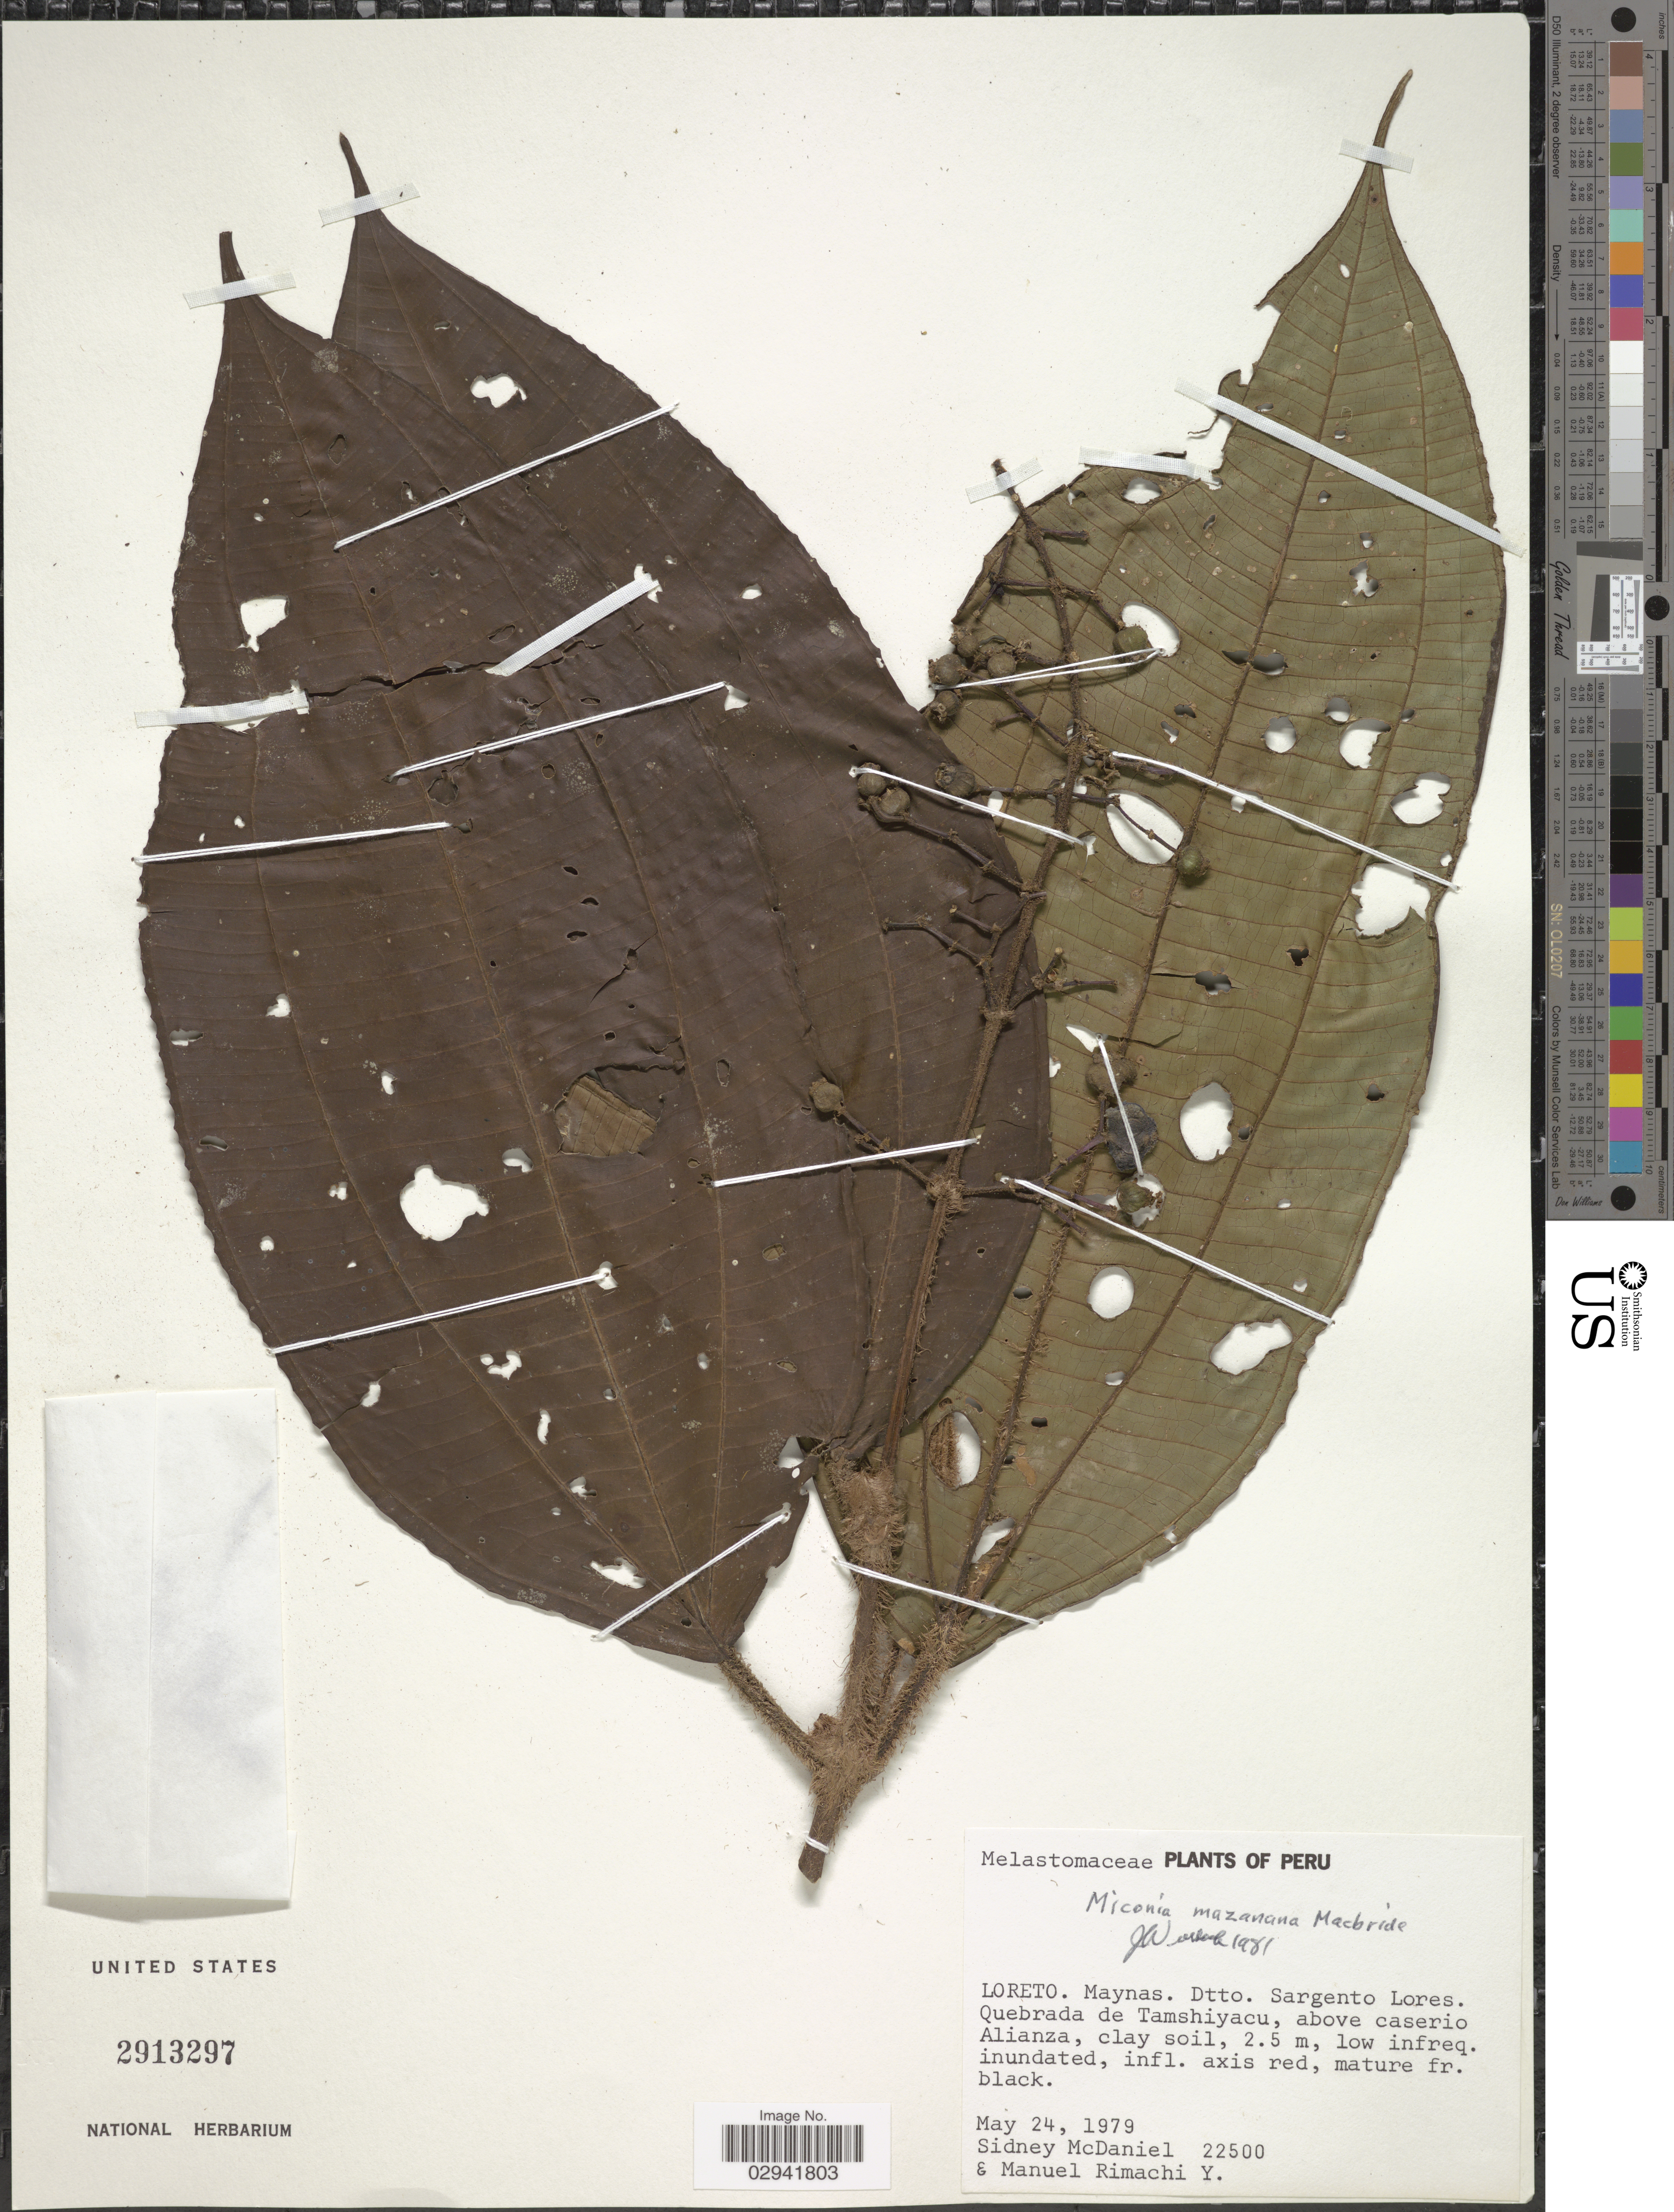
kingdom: Plantae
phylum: Tracheophyta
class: Magnoliopsida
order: Myrtales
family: Melastomataceae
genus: Miconia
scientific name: Miconia paleacea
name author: Cogn.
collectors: S. McDaniel & M. Rimachi Y.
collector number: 22500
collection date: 1979-05-24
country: Peru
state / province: Loreto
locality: Maynas. Dtto. Sargento Lores. Quebrada de Tamshiyacu, above caserio Alianza.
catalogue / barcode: US 2913297